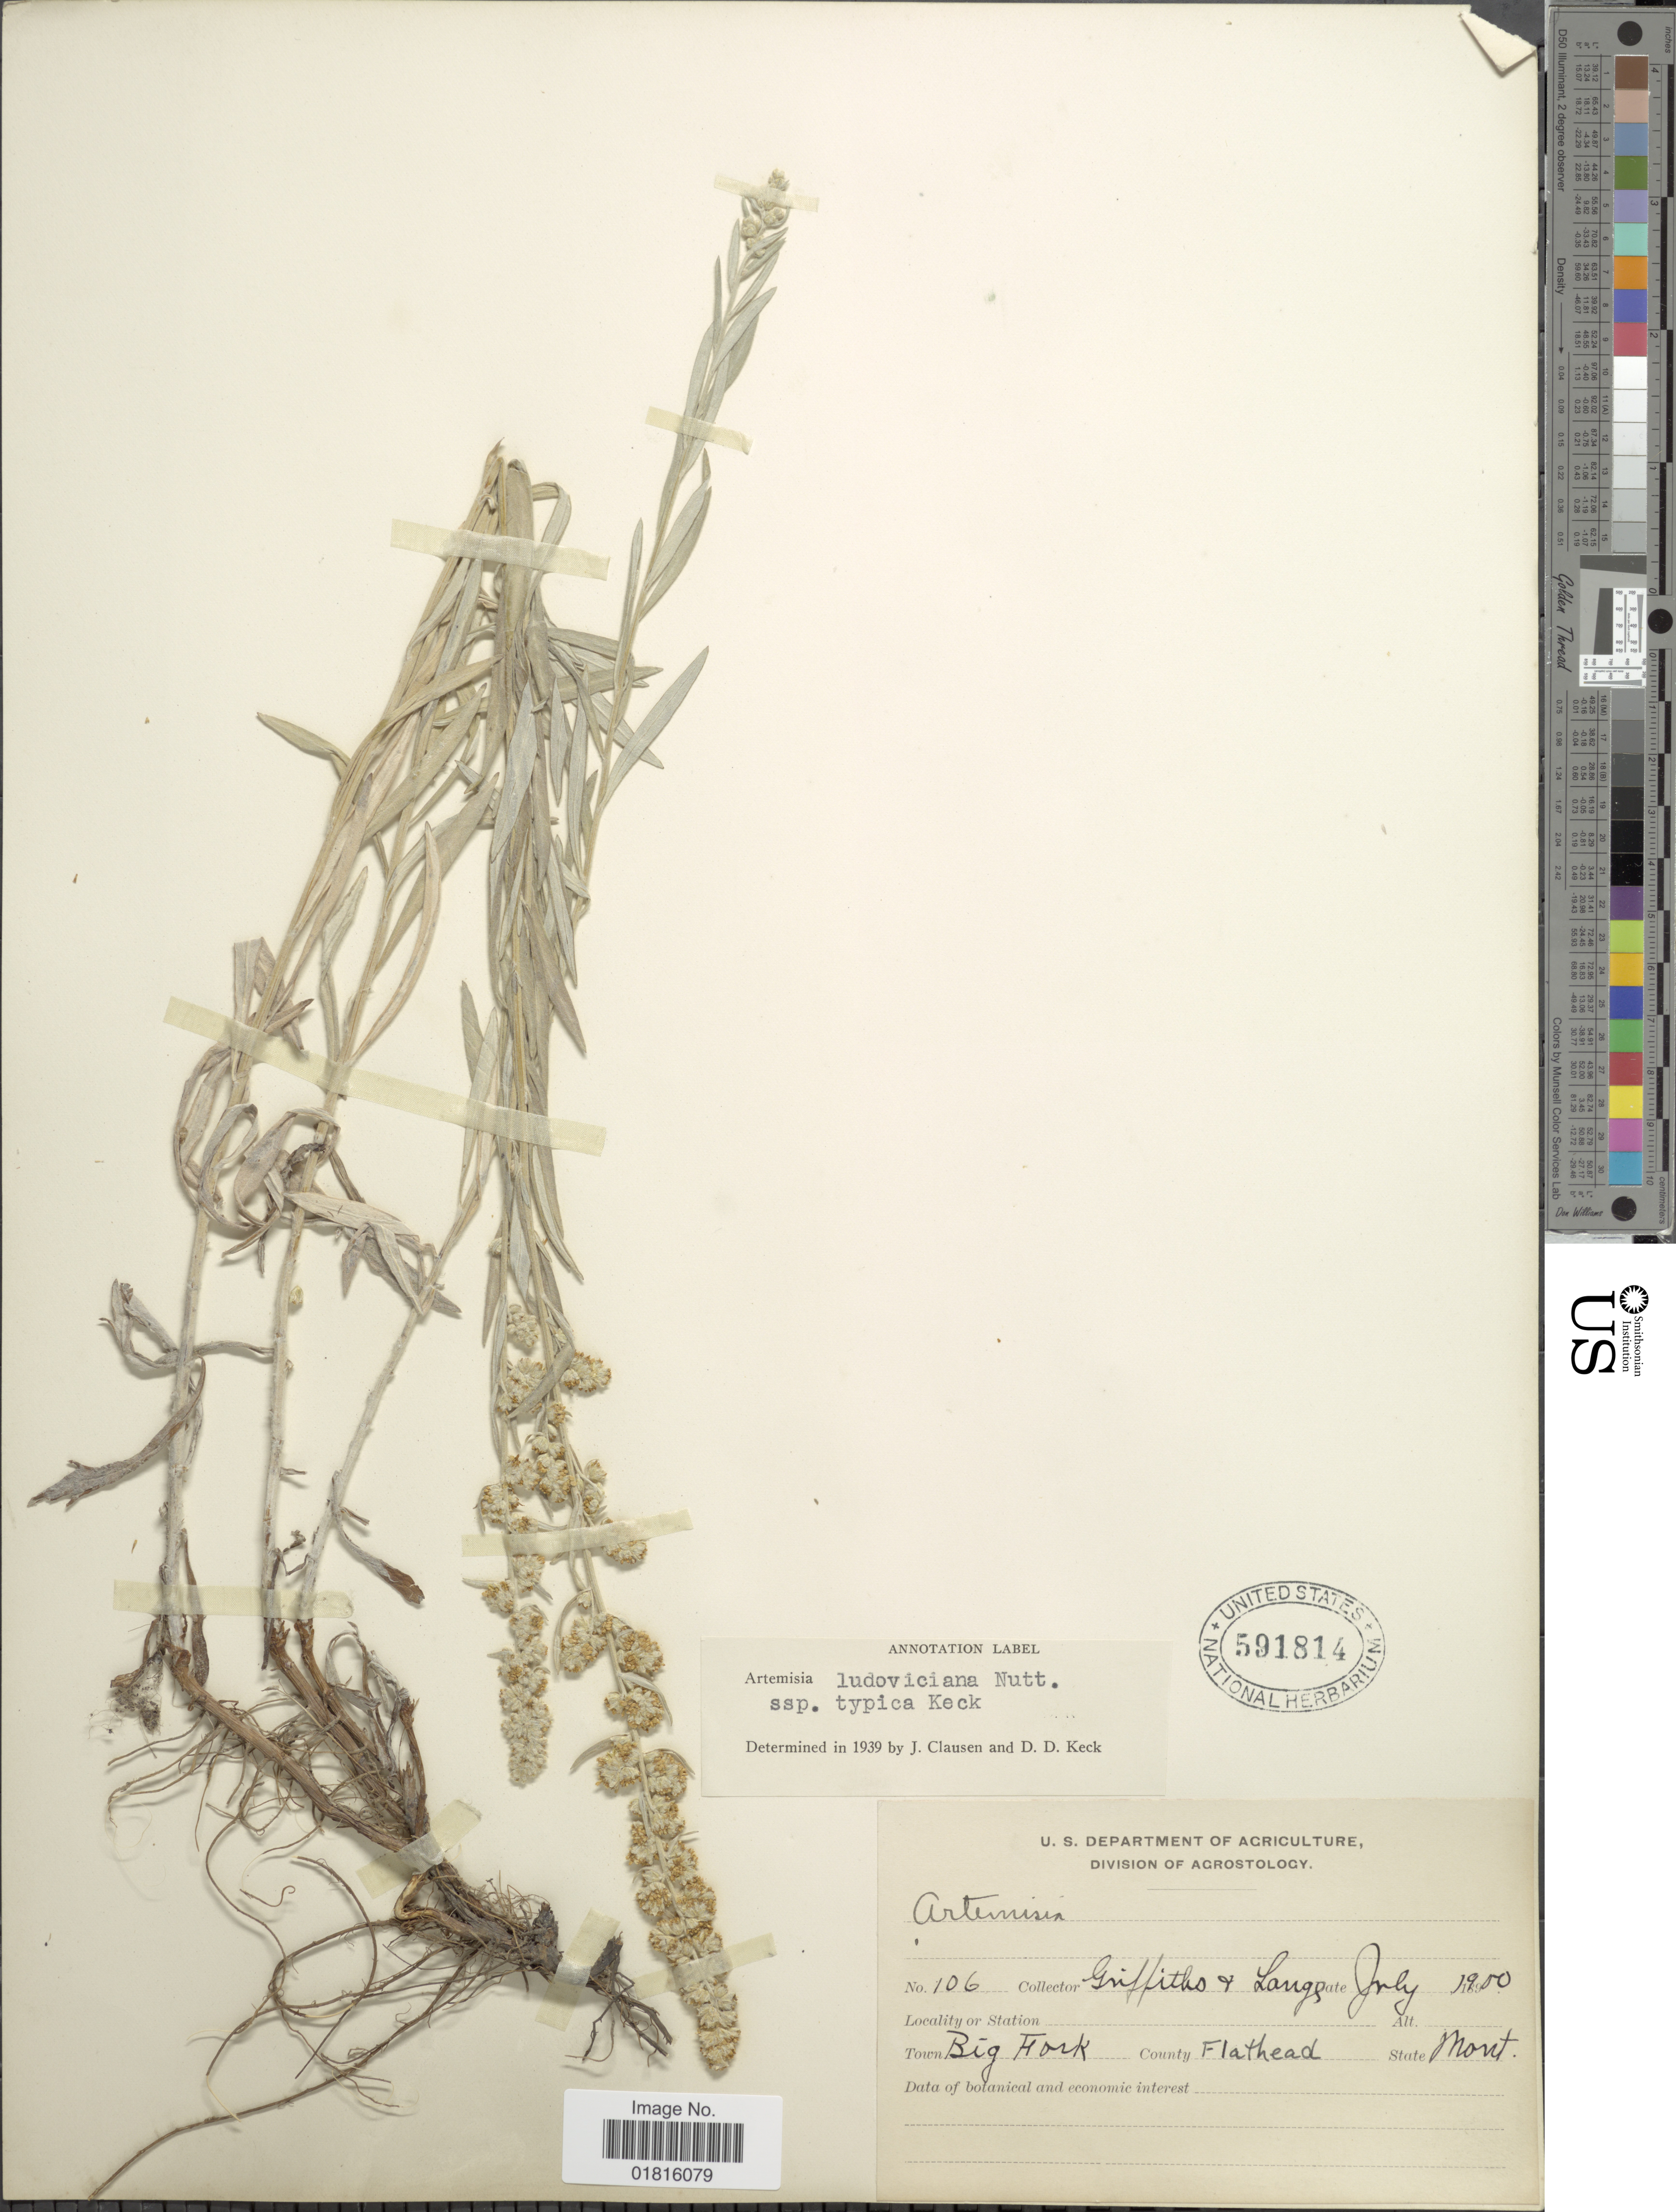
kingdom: Plantae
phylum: Tracheophyta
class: Magnoliopsida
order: Asterales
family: Asteraceae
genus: Artemisia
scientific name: Artemisia ludoviciana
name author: Nutt.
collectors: -- Griffiths & -- Lange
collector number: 106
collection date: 1900-07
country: United States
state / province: Montana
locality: Town Big Fork, County Flathead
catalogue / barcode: US 591814